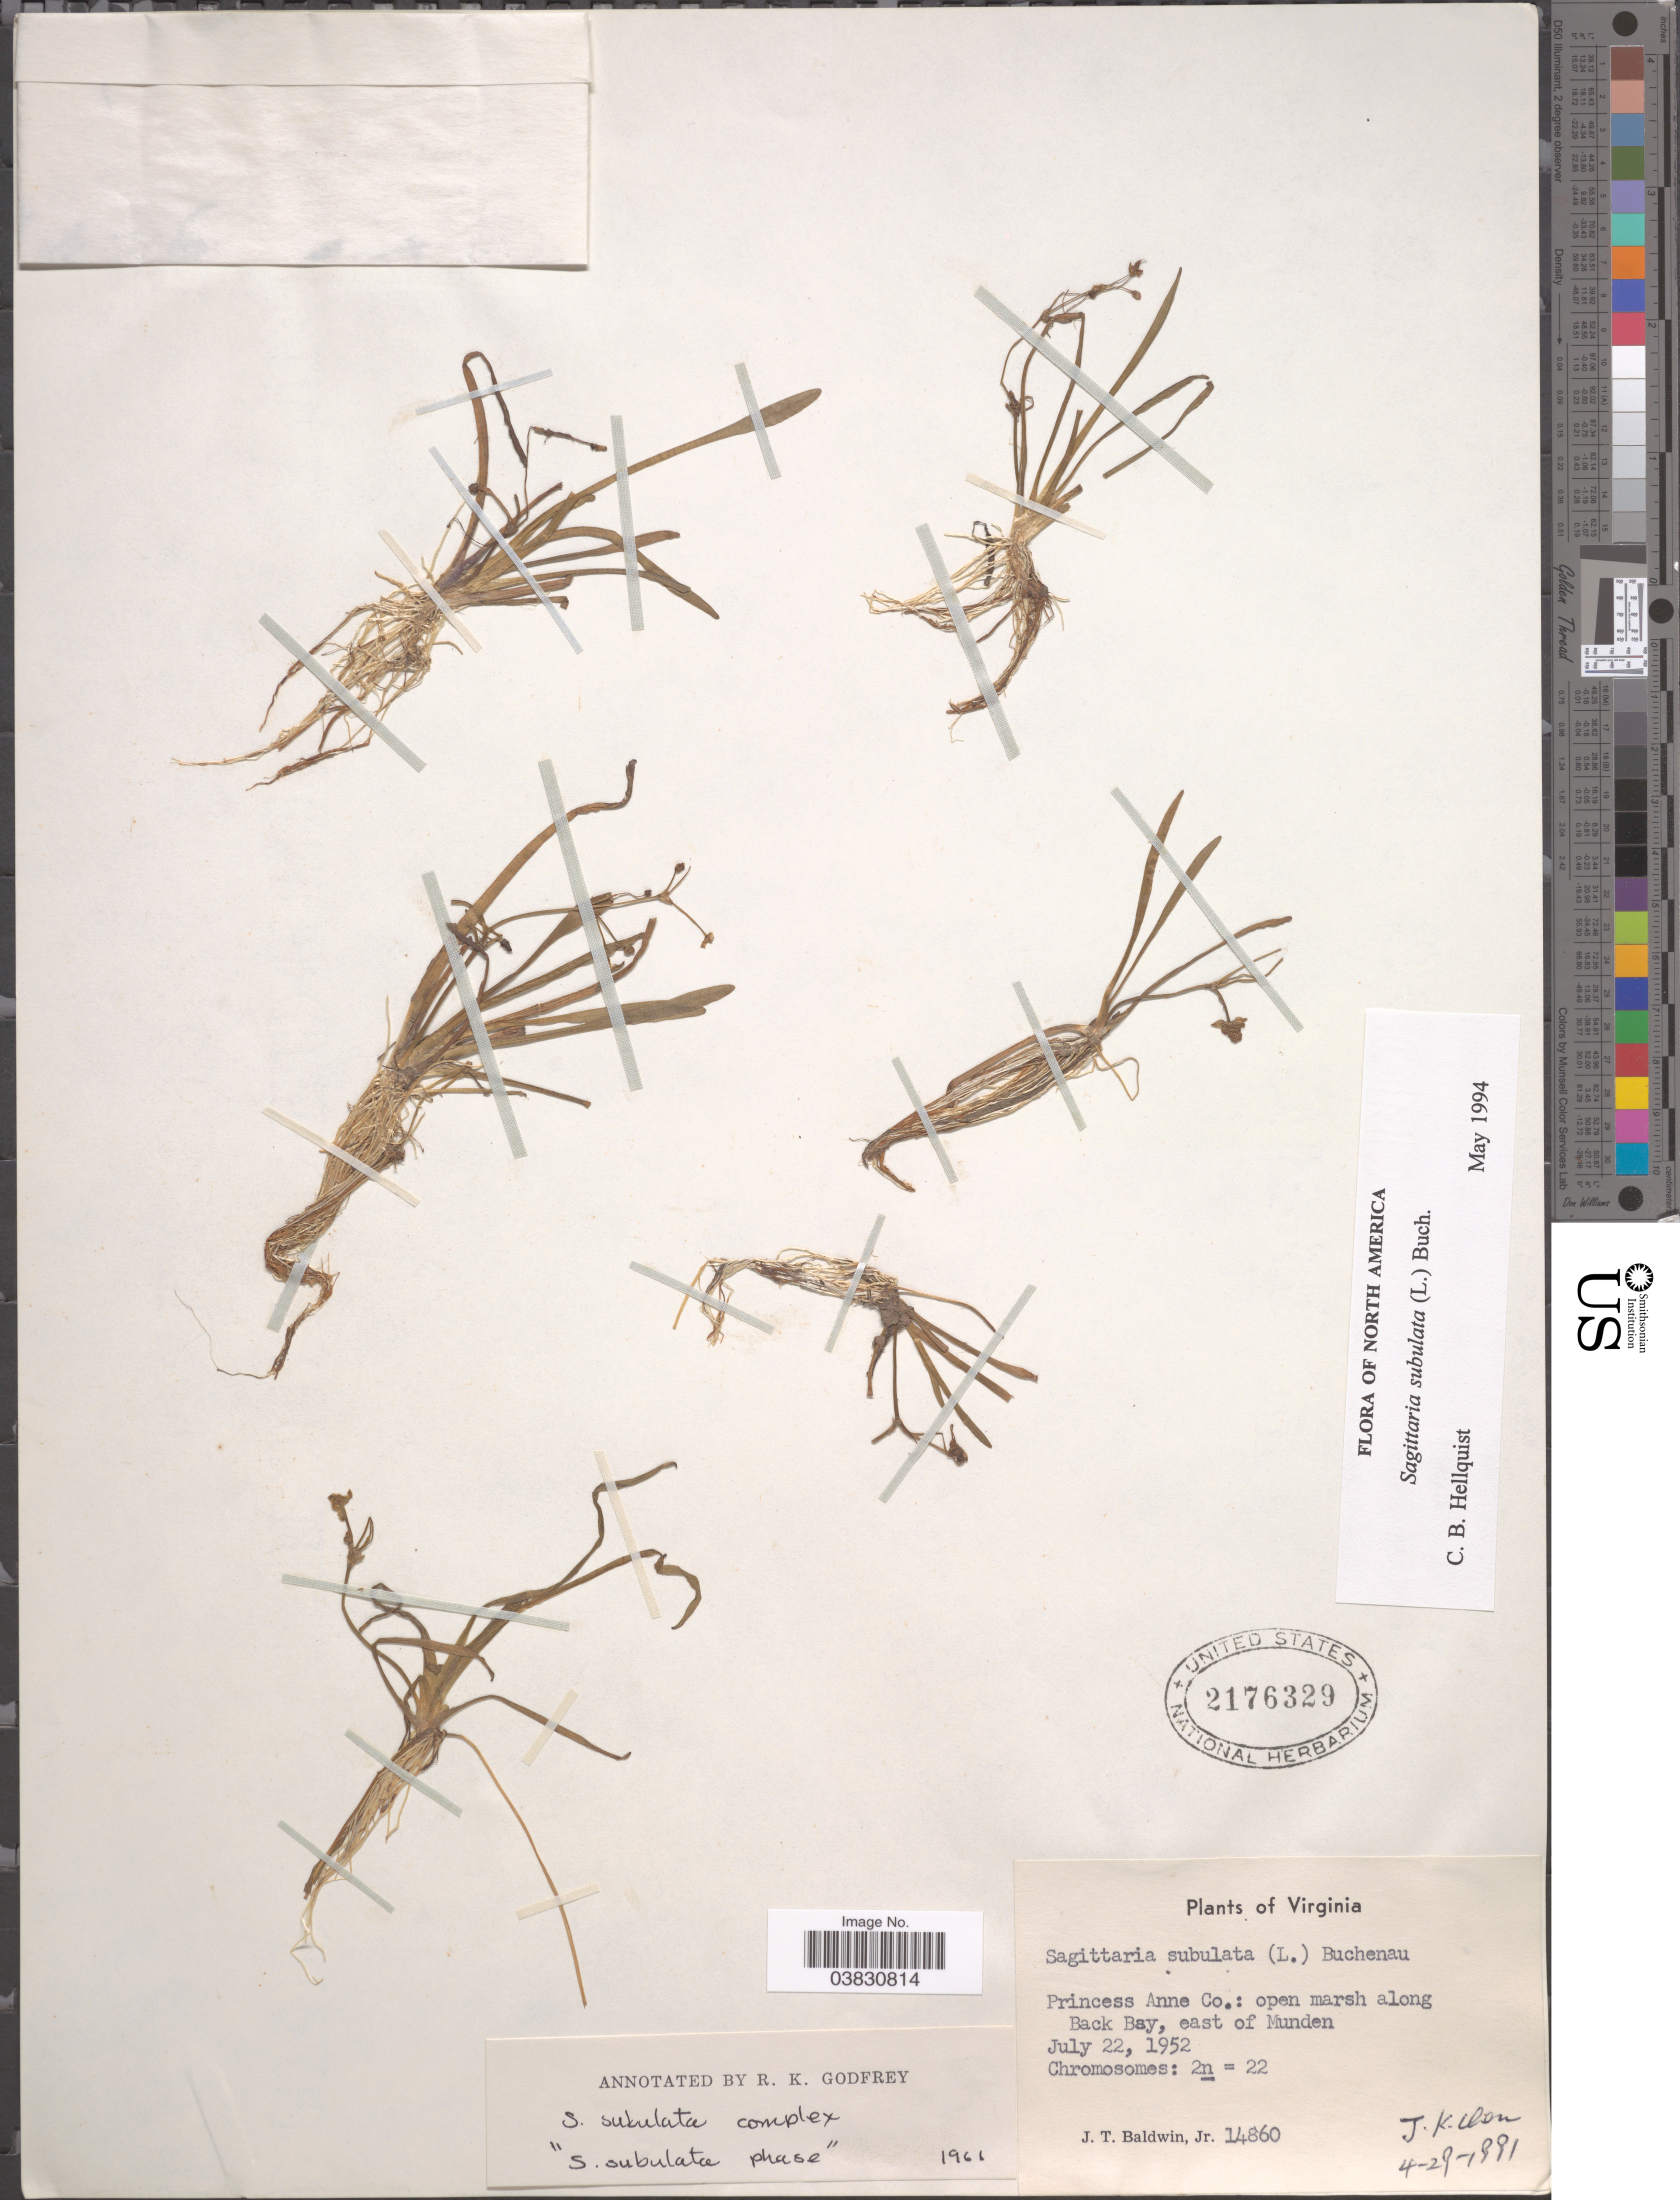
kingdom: Plantae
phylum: Tracheophyta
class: Liliopsida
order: Alismatales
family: Alismataceae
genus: Sagittaria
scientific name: Sagittaria subulata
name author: (L.) Buchenau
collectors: J. T. Baldwin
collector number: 14860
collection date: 1952-07-22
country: United States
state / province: Virginia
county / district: City of Virginia Beach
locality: Princess Anne (=historic county name)Co.: open marsh along Back Bay, east of Munden.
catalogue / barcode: US 2176329